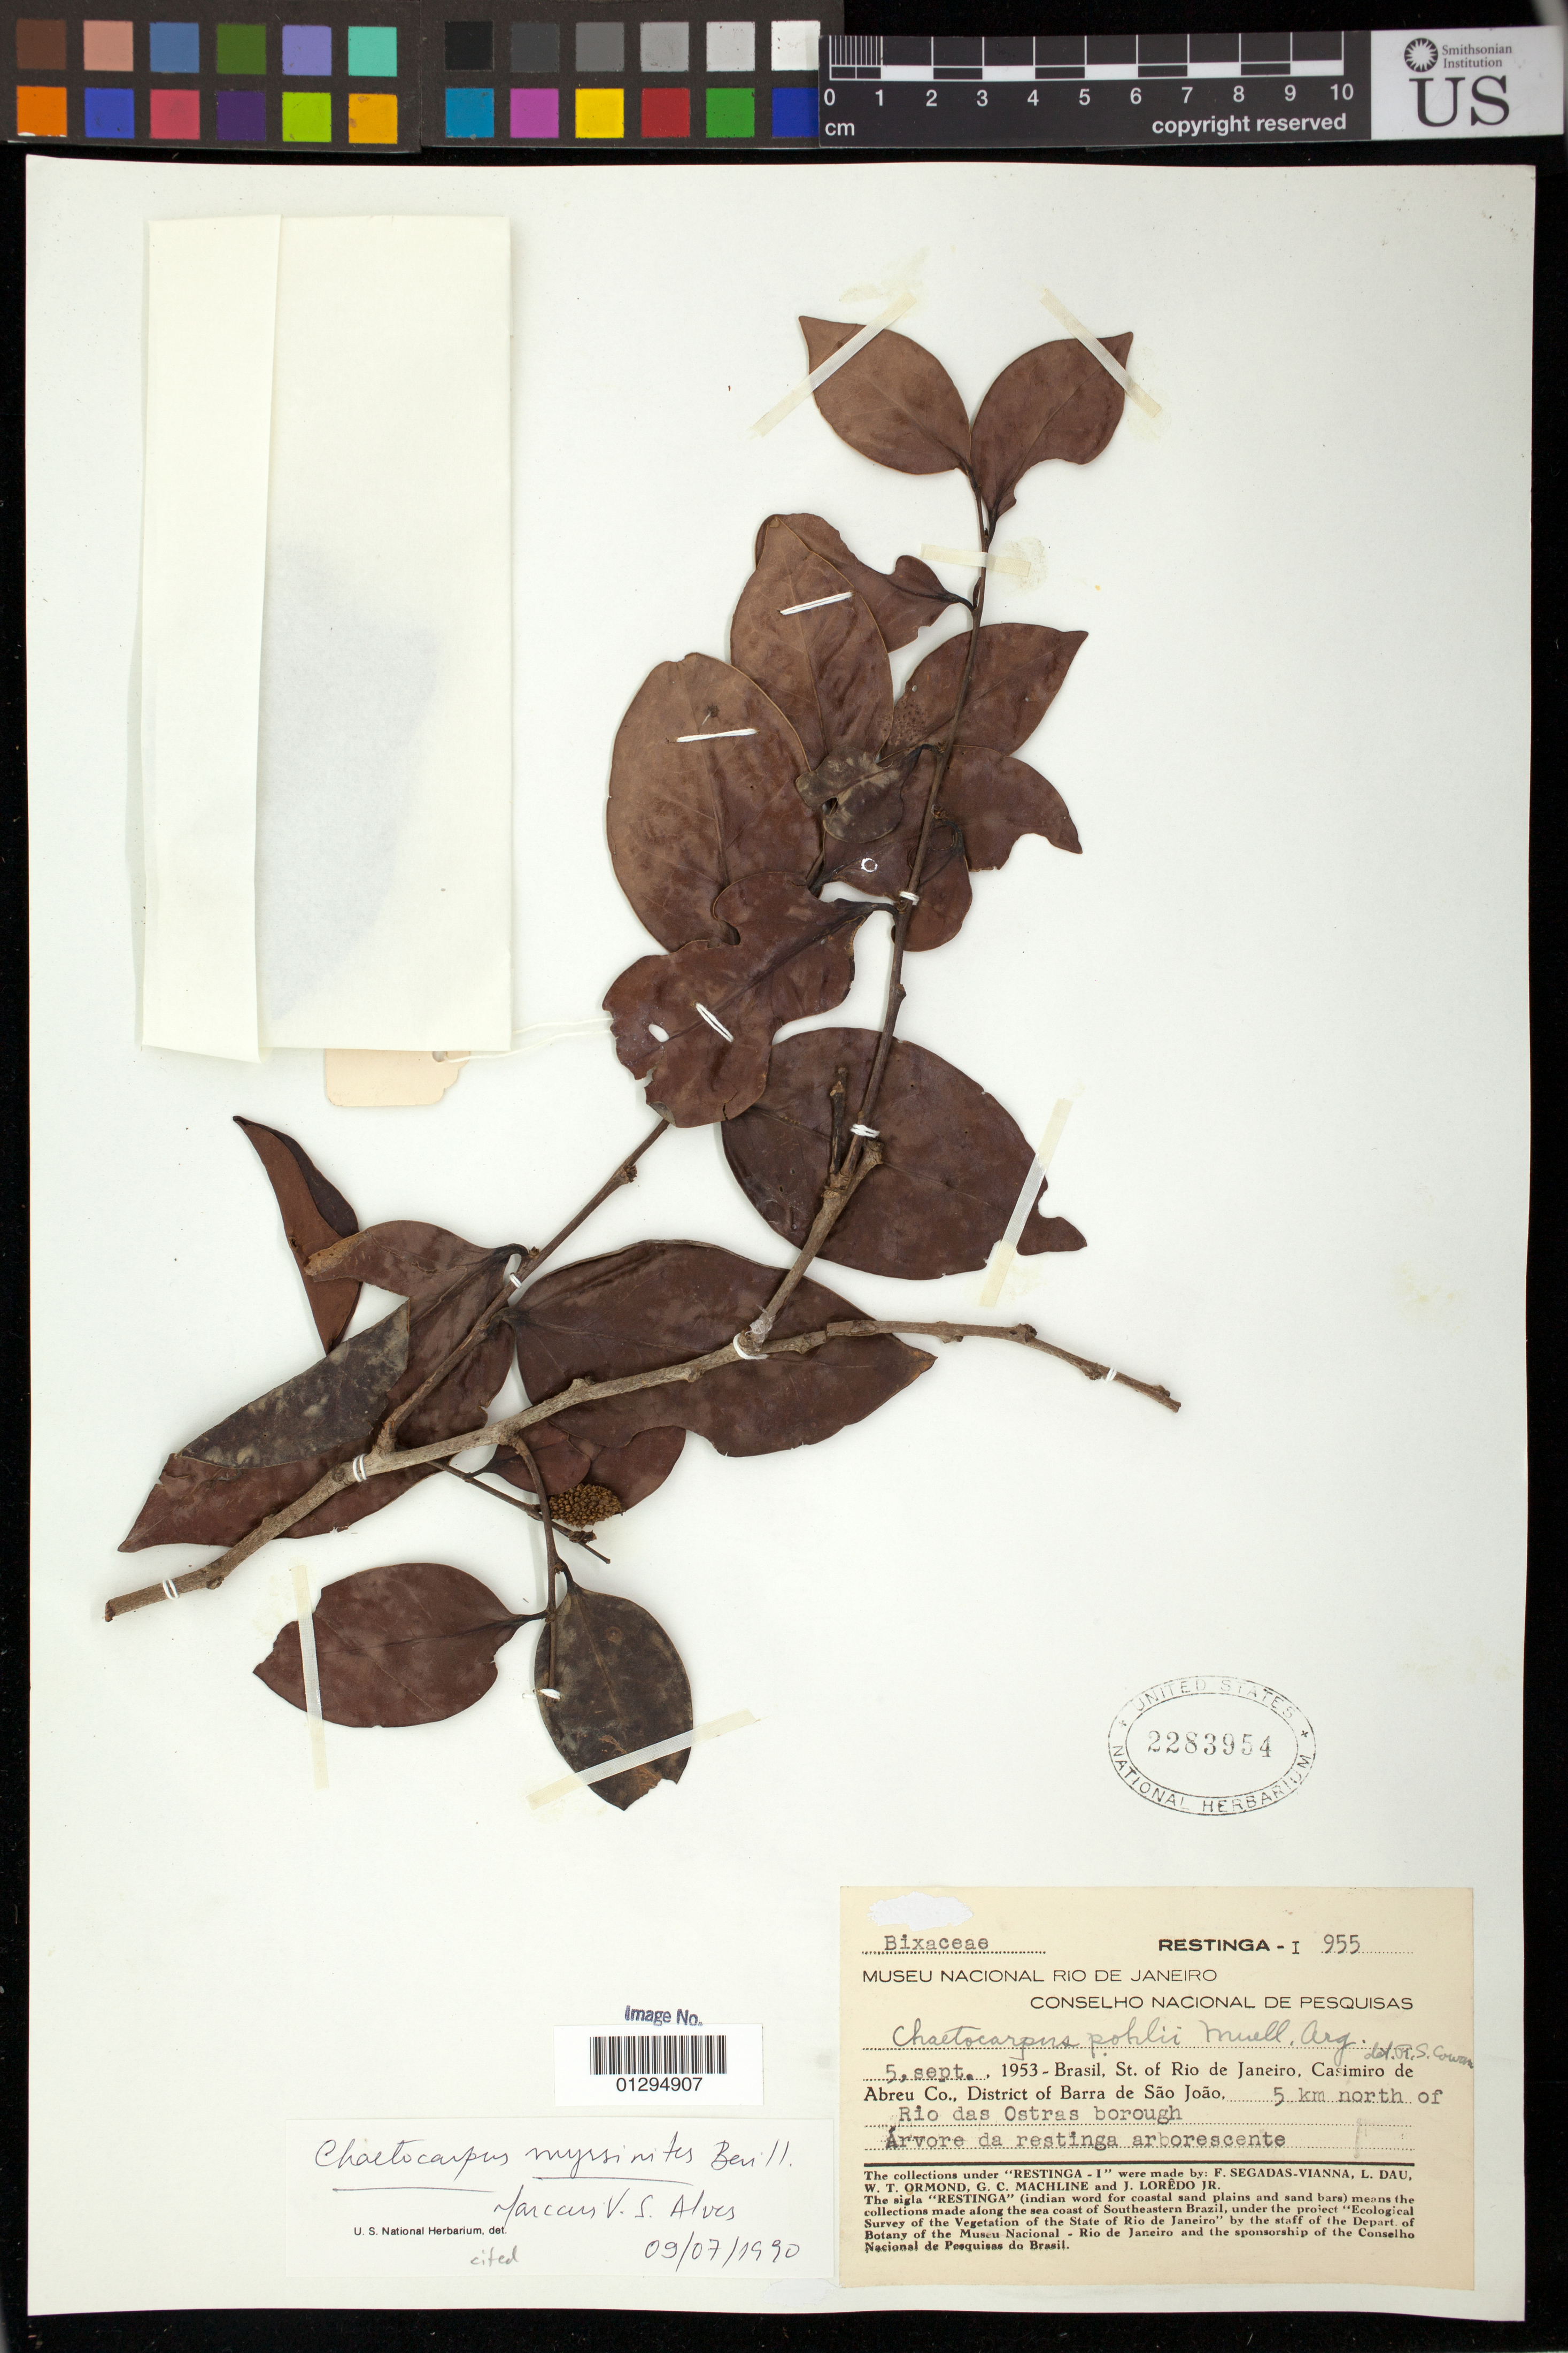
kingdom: Plantae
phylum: Tracheophyta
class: Magnoliopsida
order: Malpighiales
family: Peraceae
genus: Chaetocarpus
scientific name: Chaetocarpus myrsinites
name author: Baill.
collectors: F. Segadas-Vianna, L. Dau, W. T. Ormond & G. Machline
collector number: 955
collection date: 1953-09-05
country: Brazil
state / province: Rio de Janeiro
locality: Casimiro de Abreu Co., District of Barra de Sao Joao. 5 km North of Rio das Ostras borough.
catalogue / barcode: US 2283954